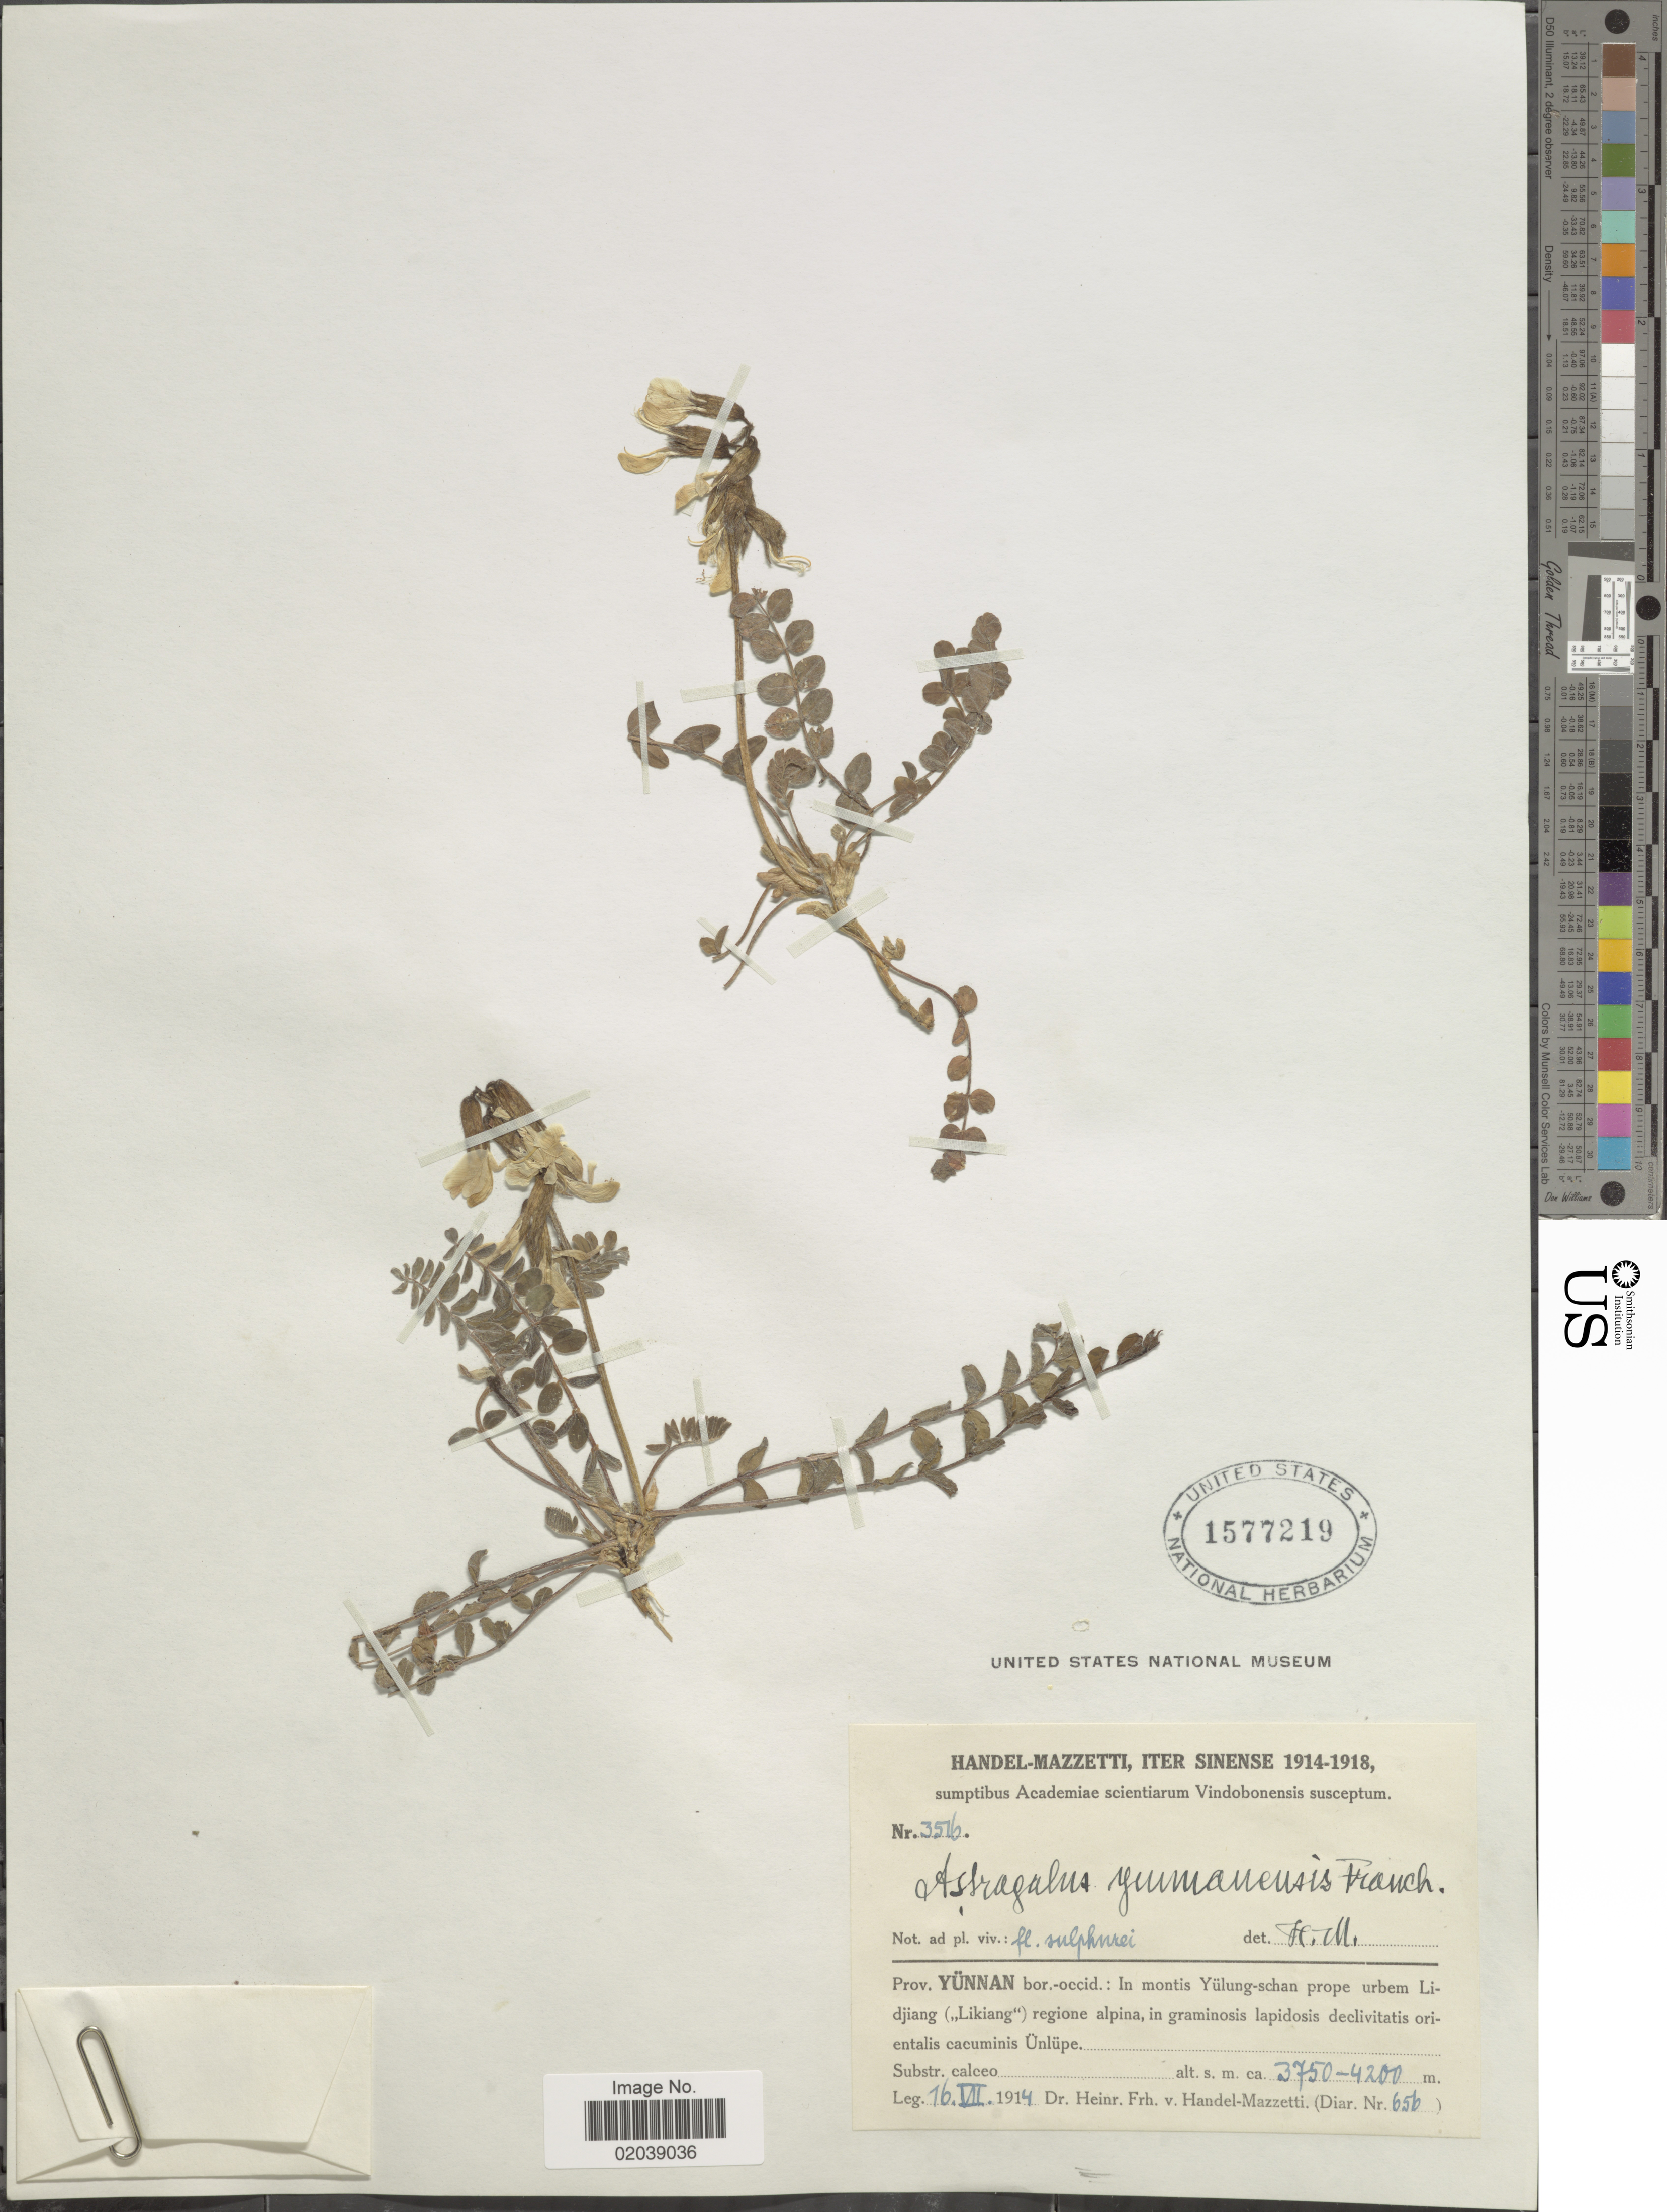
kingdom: Plantae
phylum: Tracheophyta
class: Magnoliopsida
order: Fabales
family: Fabaceae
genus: Astragalus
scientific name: Astragalus yunnanensis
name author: Franch.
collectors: H. Handel-Mazzetti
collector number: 356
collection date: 1914-07-16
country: China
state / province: Yunnan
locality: Prov.: Yunnan bor-occid: In montis Yulung-schan prope urbem Li-djiang, regione alpina, in graminosis lapidosis declivitatis orientalis cacuminis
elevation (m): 3750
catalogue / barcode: US 1577219